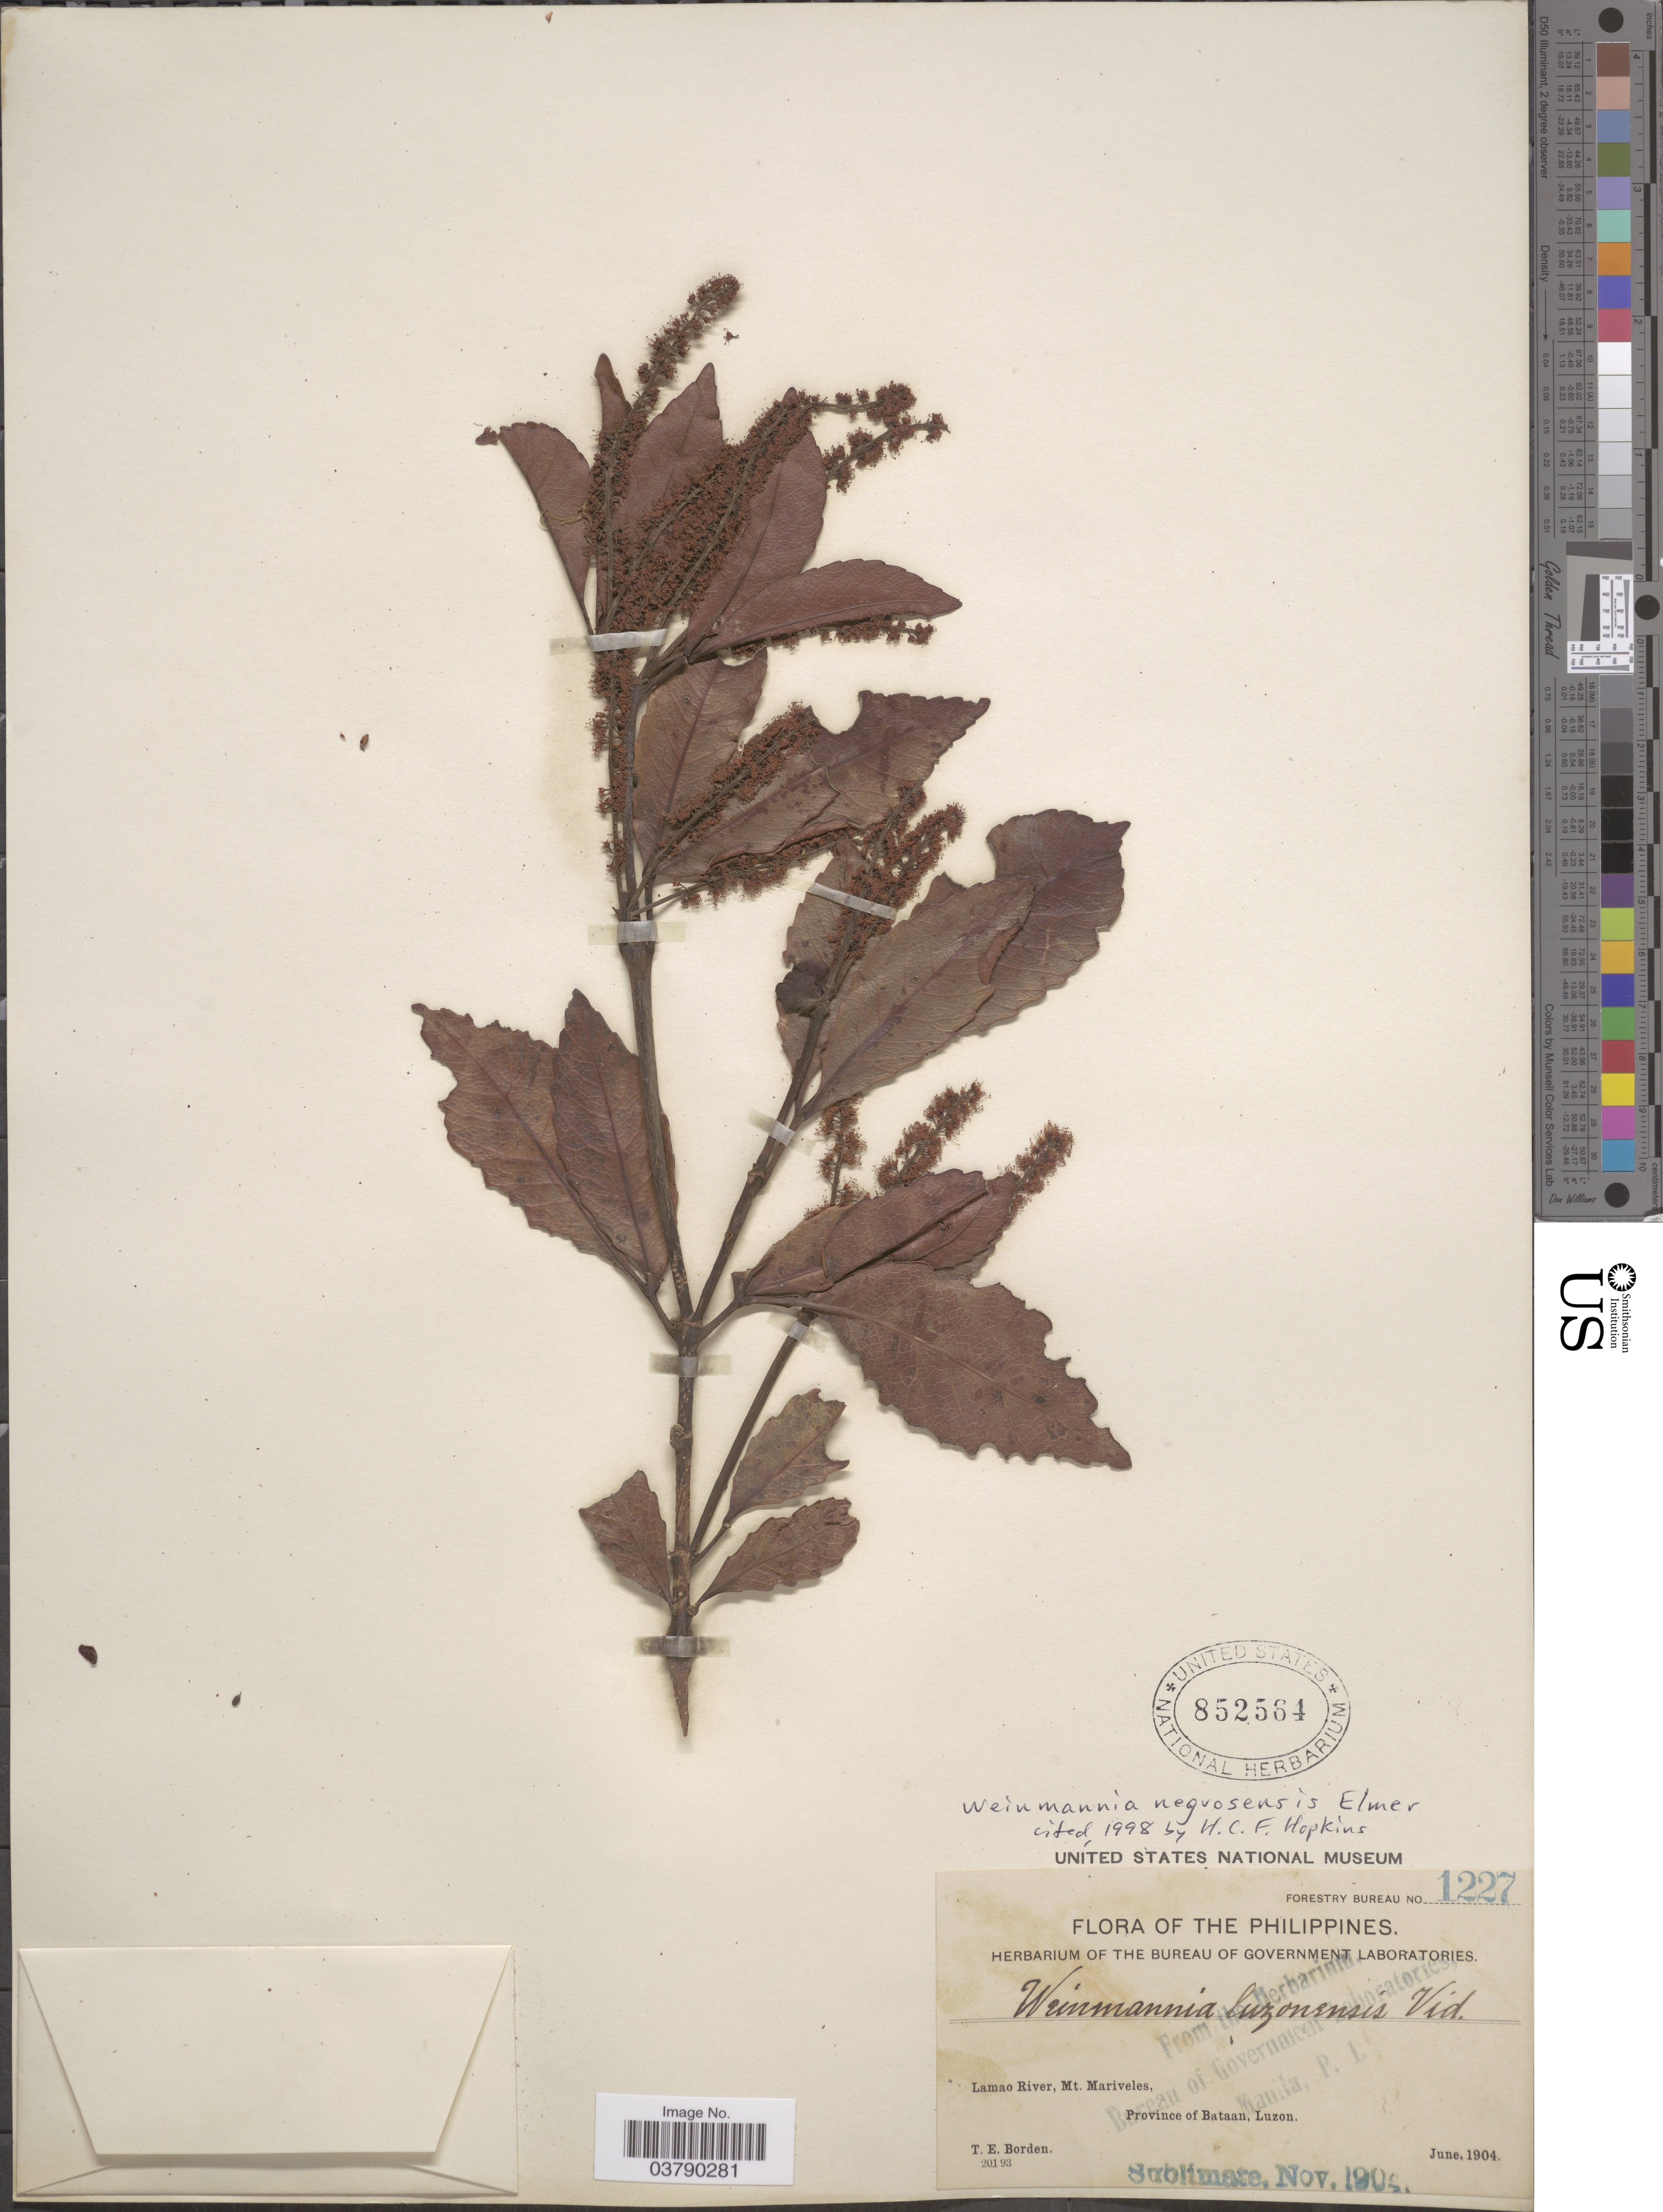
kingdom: Plantae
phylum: Tracheophyta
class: Magnoliopsida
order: Oxalidales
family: Cunoniaceae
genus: Pterophylla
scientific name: Pterophylla negrosensis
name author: (Elmer) Pillon & H.C. Hopkins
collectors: T. E. Borden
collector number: Forestry Bureau 1227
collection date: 1904-06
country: Philippines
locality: Lamao River, Mt. Mariveles. Province of Bataan, Luzon.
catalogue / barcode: US 852564